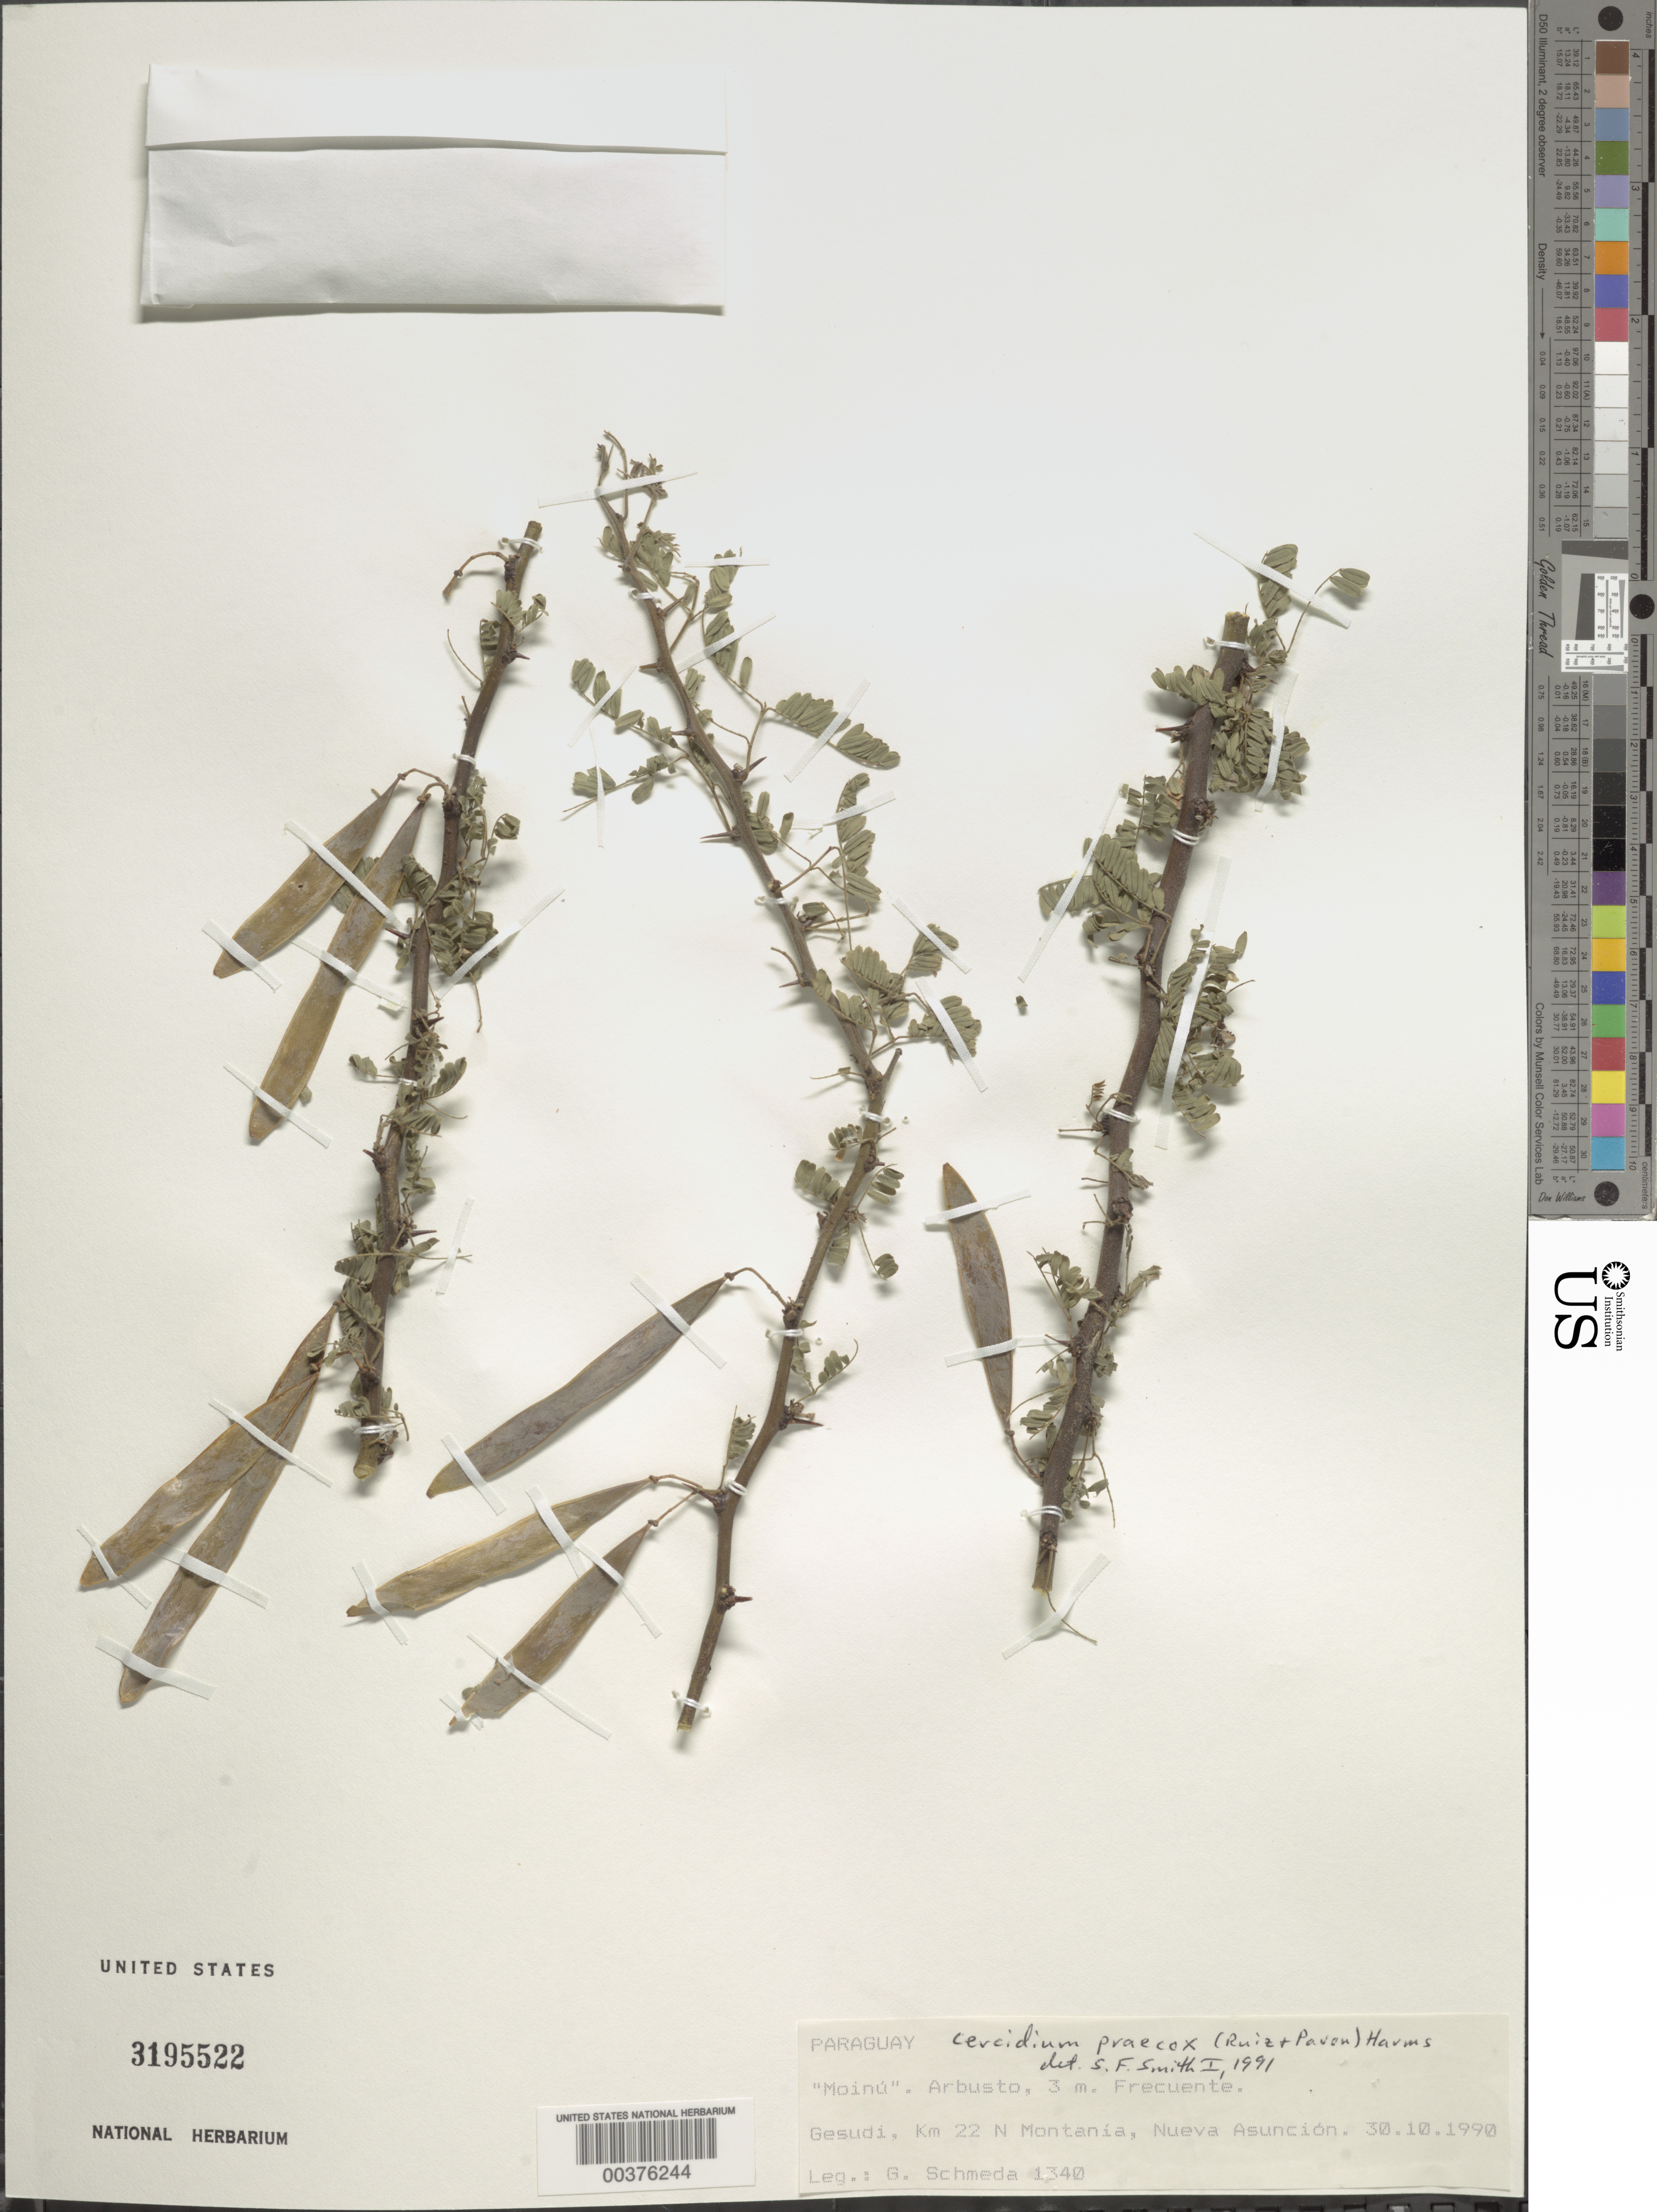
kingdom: Plantae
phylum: Tracheophyta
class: Magnoliopsida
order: Fabales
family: Fabaceae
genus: Parkinsonia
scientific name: Parkinsonia praecox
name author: (Ruiz & Pav.) J.E. Hawkins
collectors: G. Schmeda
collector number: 1340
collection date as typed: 30 Oct 1990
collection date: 1990-10-30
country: Paraguay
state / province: Boquerón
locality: Nueva asuncion dept., gesudi, km 22 n montania. [former nueva asunción dept. is now n part of boquerón dept.]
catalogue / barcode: US 3195522